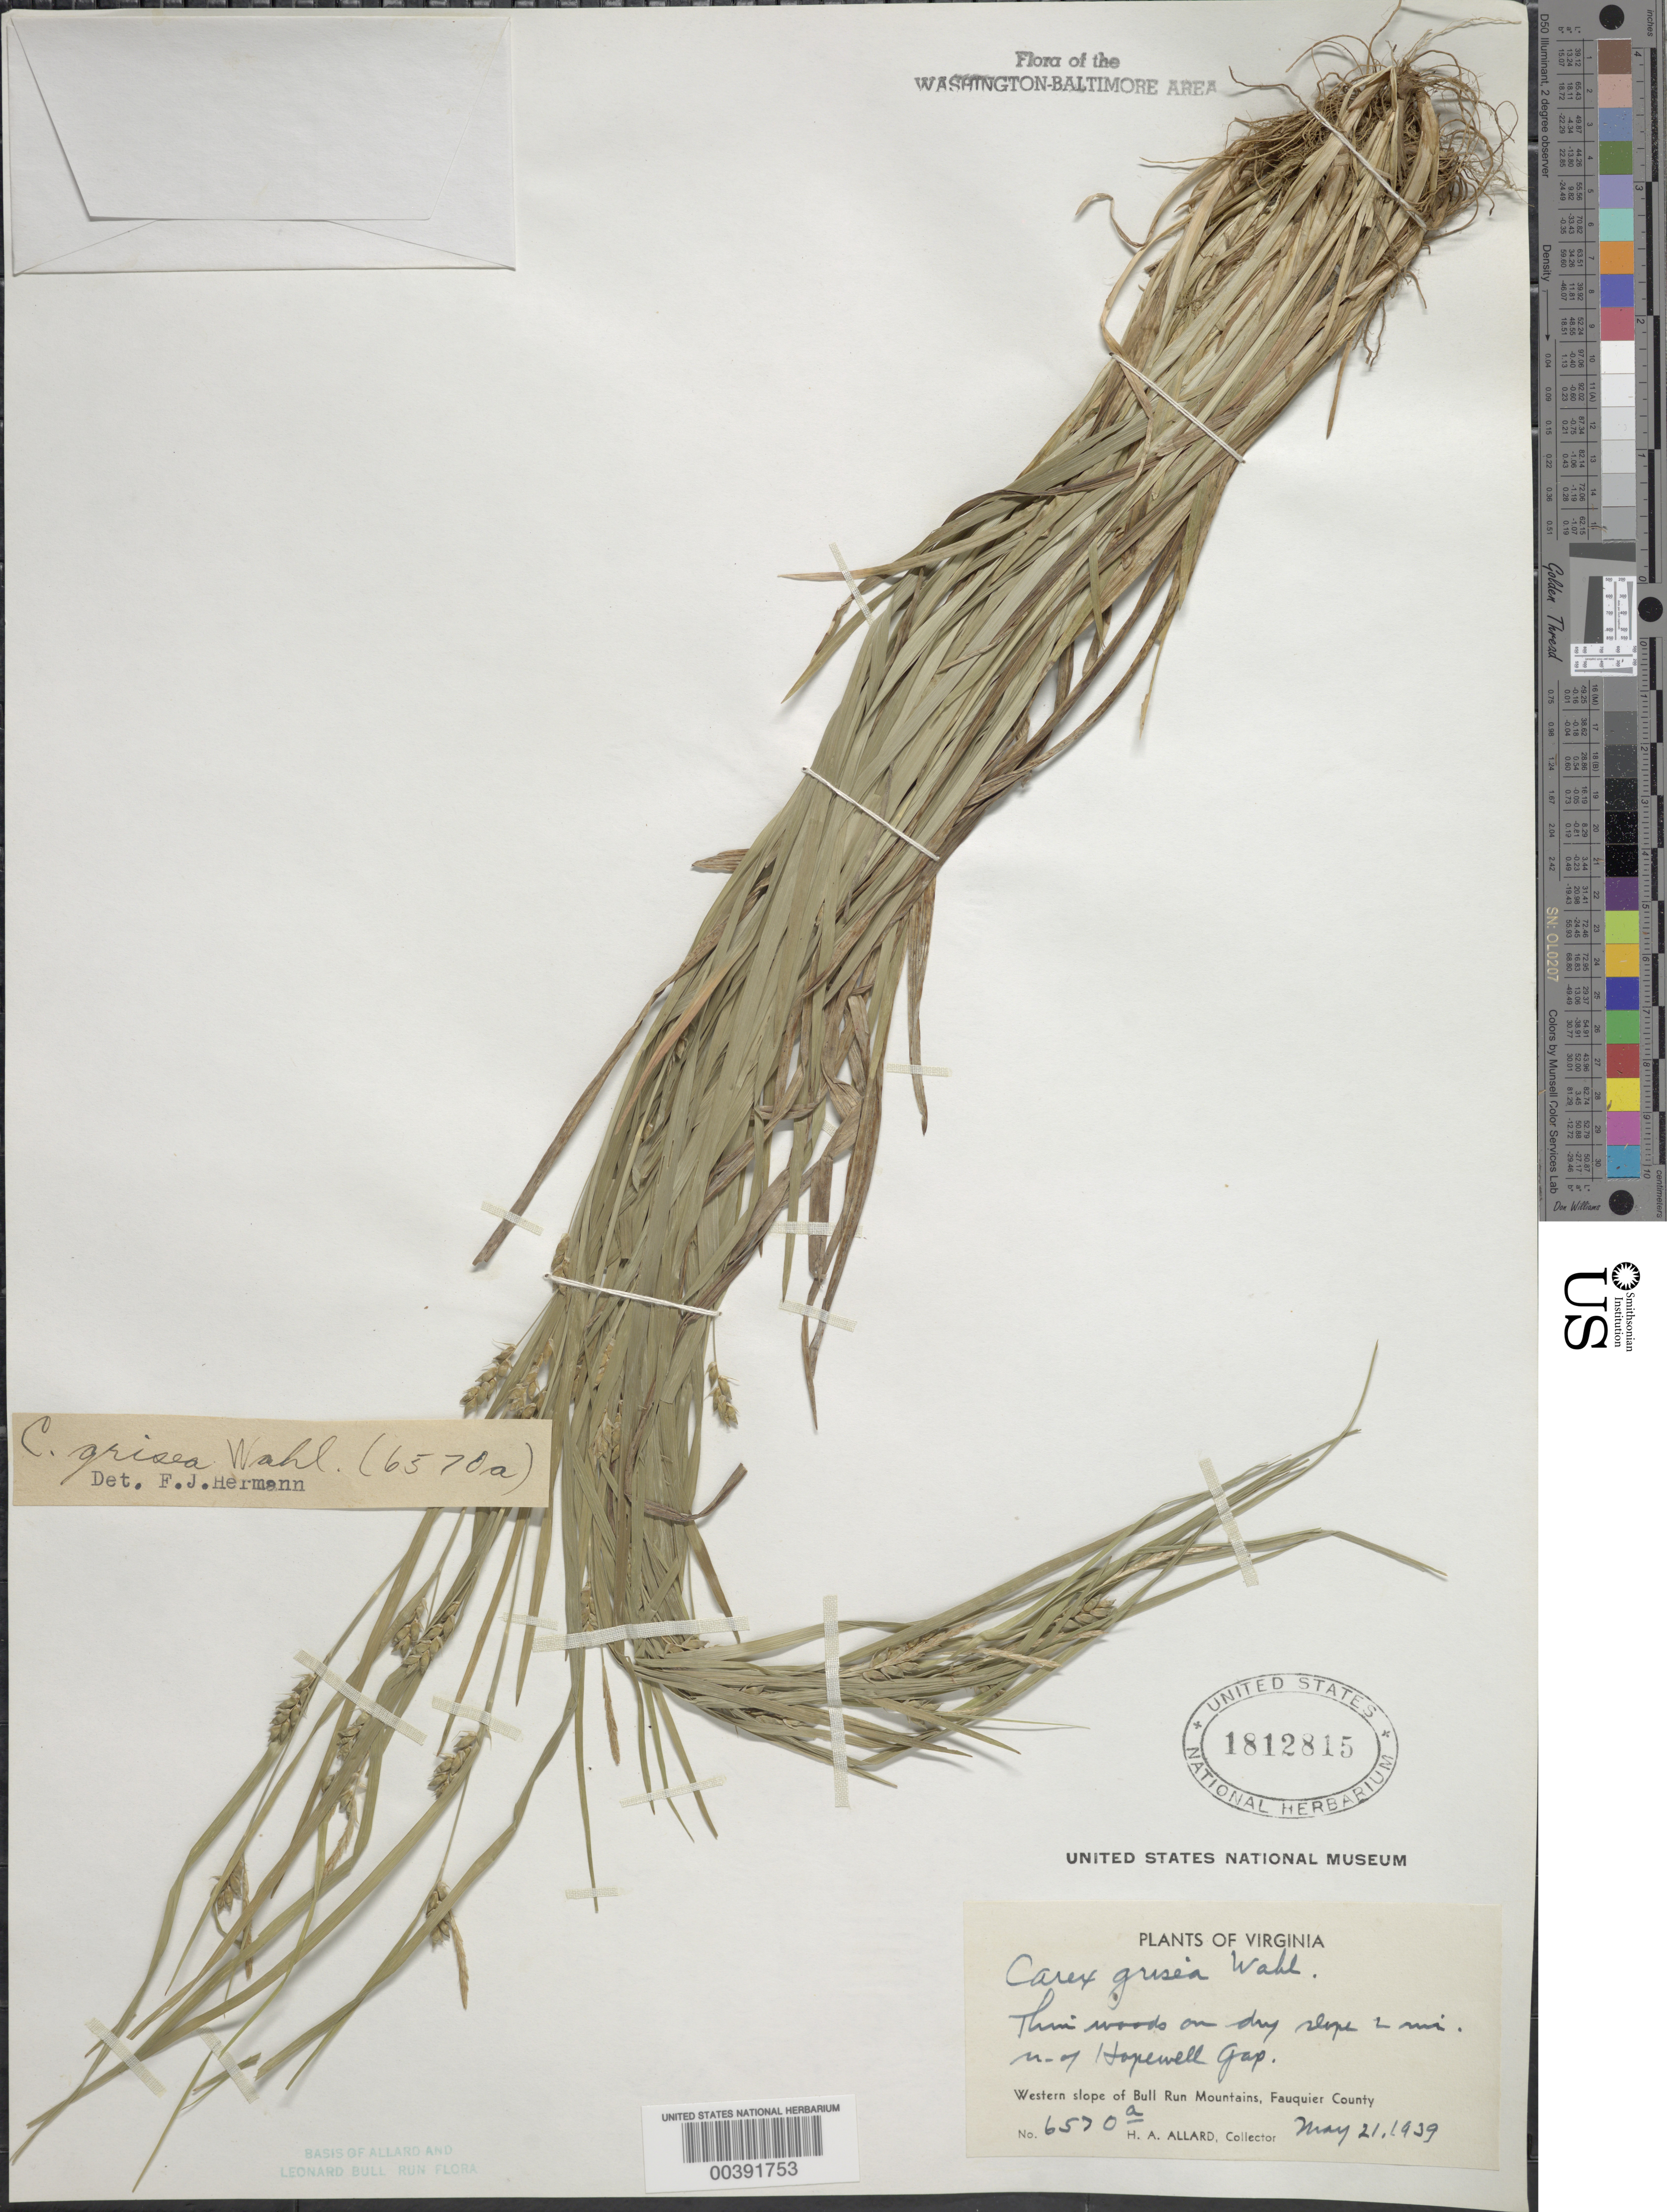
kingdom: Plantae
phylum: Tracheophyta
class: Liliopsida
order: Poales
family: Cyperaceae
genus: Carex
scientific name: Carex grisea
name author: Wahlenb.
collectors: H. A. Allard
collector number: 6570A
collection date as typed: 21 May 1939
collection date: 1939-05-21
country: United States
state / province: Virginia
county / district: Fauquier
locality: North of Hopewell Gap Bull Run Mts.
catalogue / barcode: US 1812815